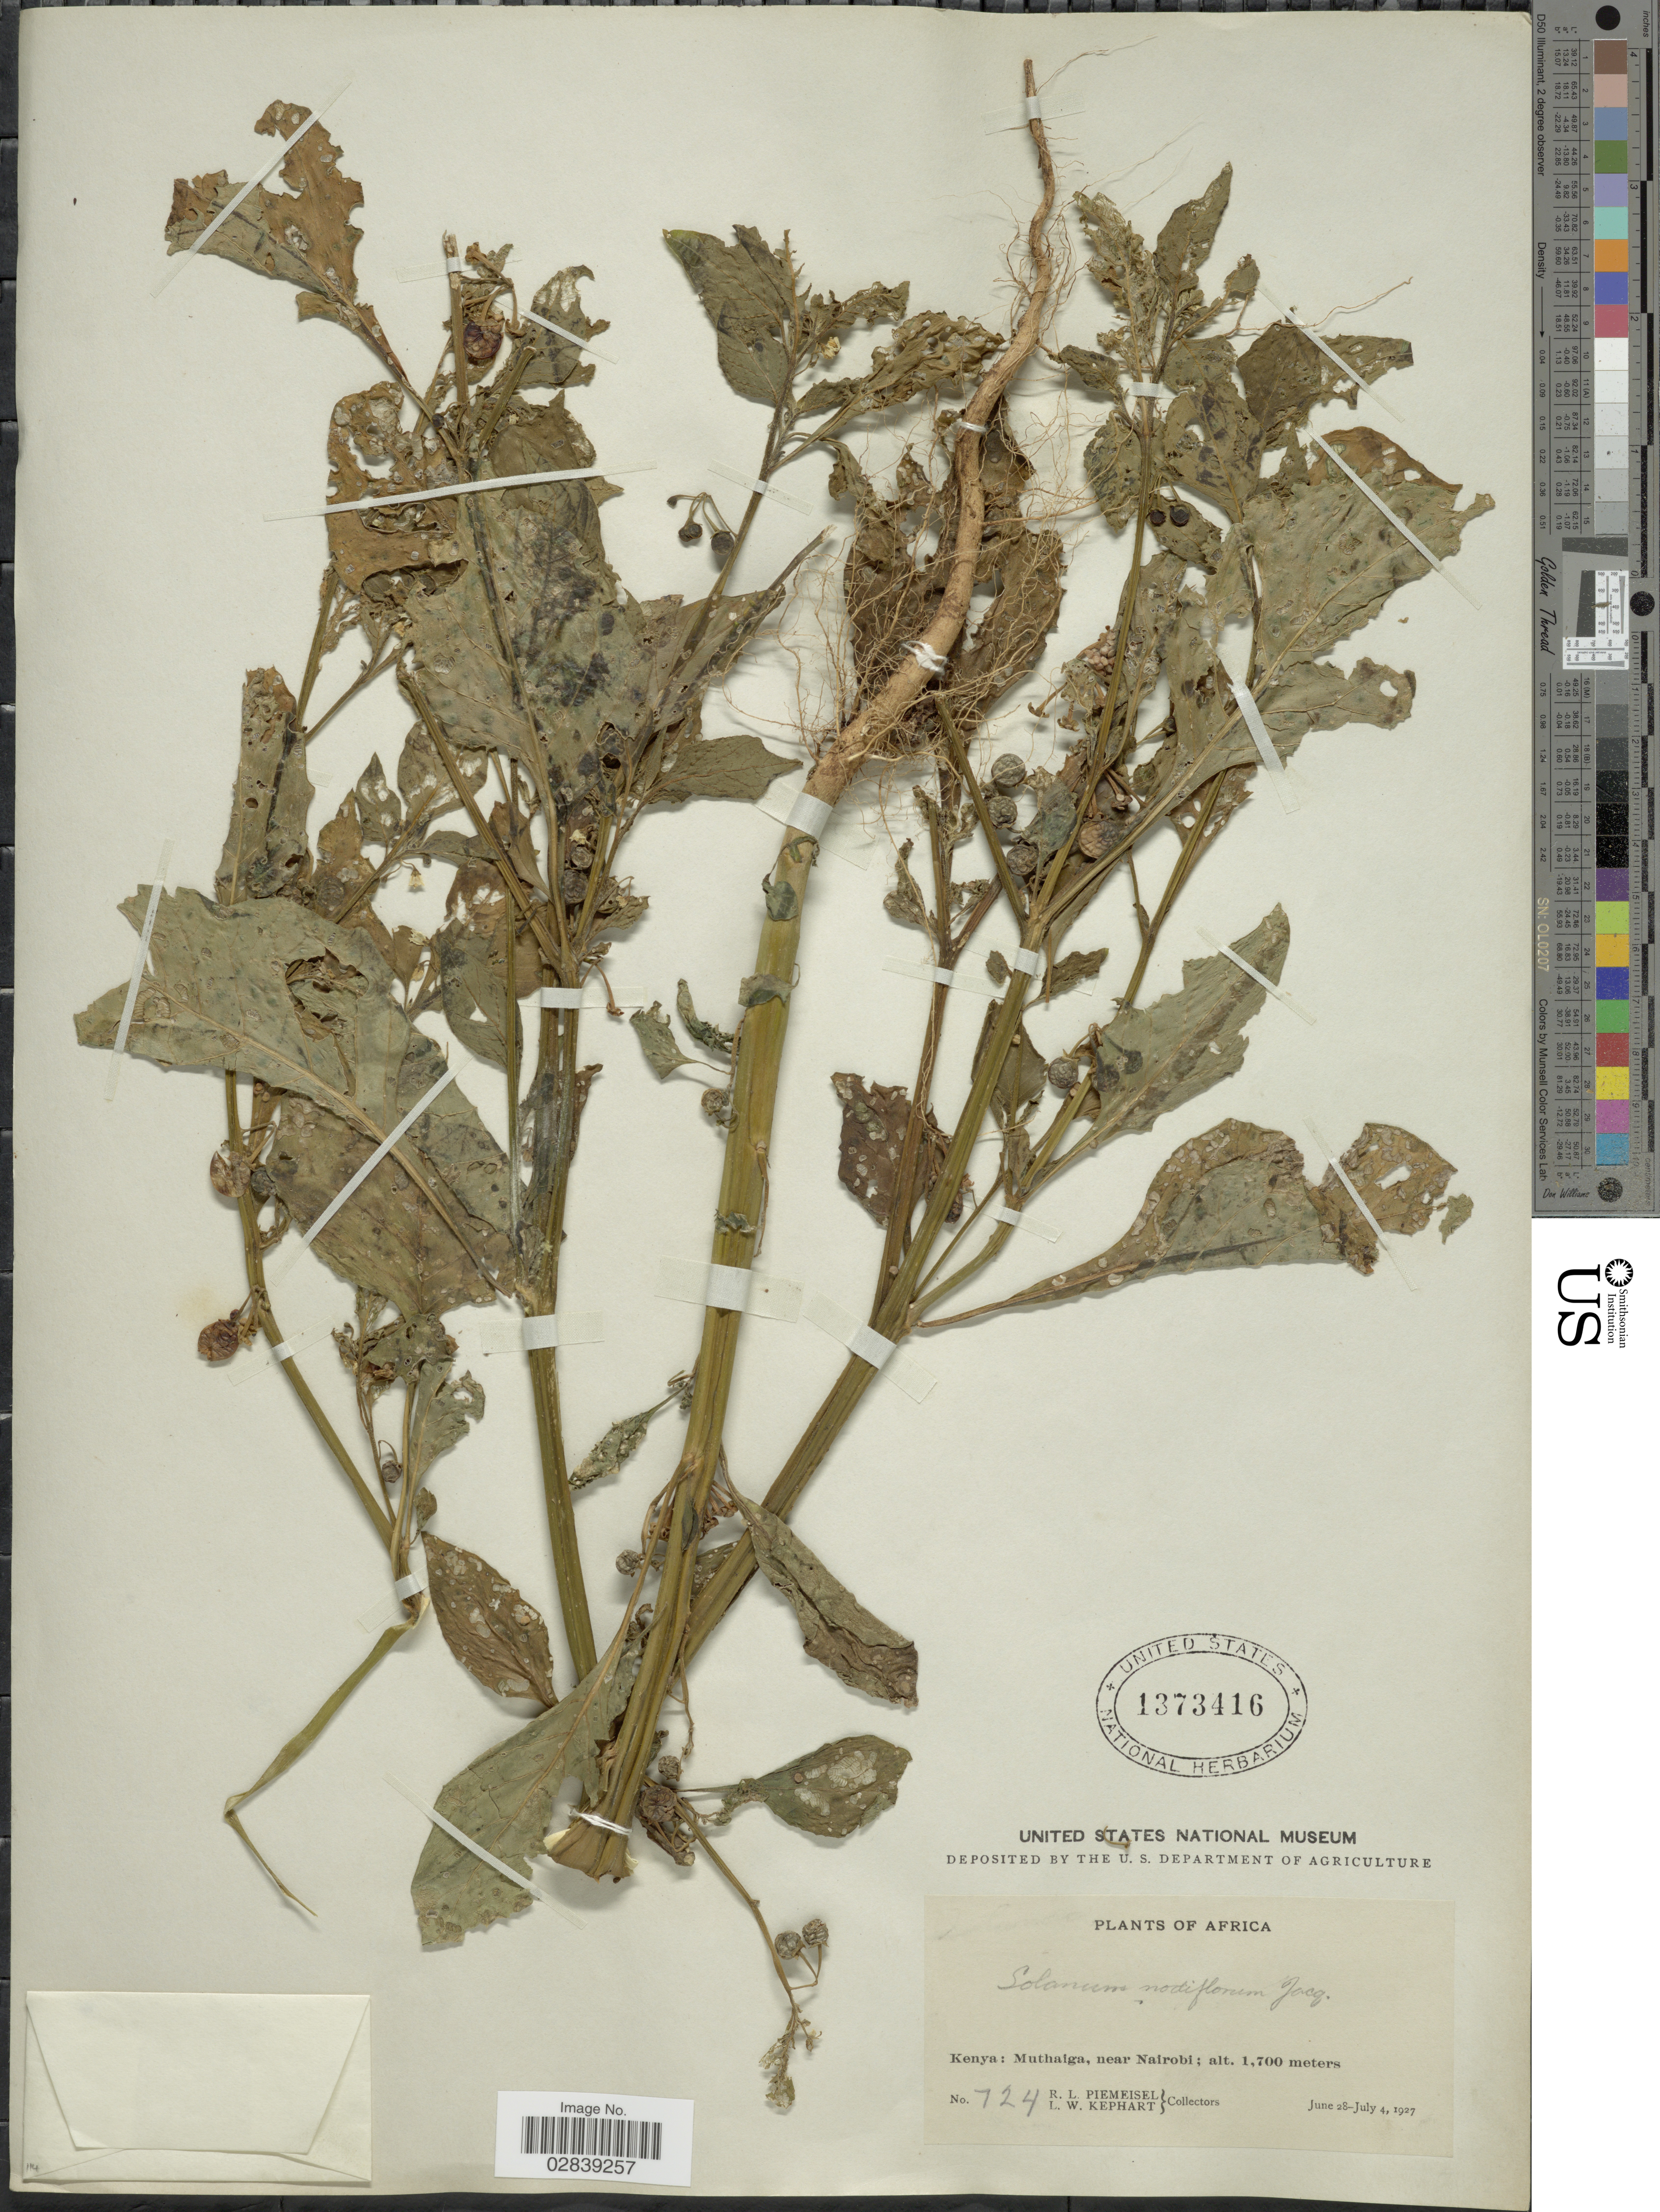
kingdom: Plantae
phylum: Tracheophyta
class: Magnoliopsida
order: Solanales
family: Solanaceae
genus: Solanum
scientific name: Solanum nodiflorum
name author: Jacq.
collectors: R. L. Piemeisel & L. W. Kephart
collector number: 724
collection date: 1927-06-28/1927-07-04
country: Kenya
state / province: Nairobi Area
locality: Muthaiga, near Nairobi.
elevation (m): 1700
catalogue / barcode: US 1373416